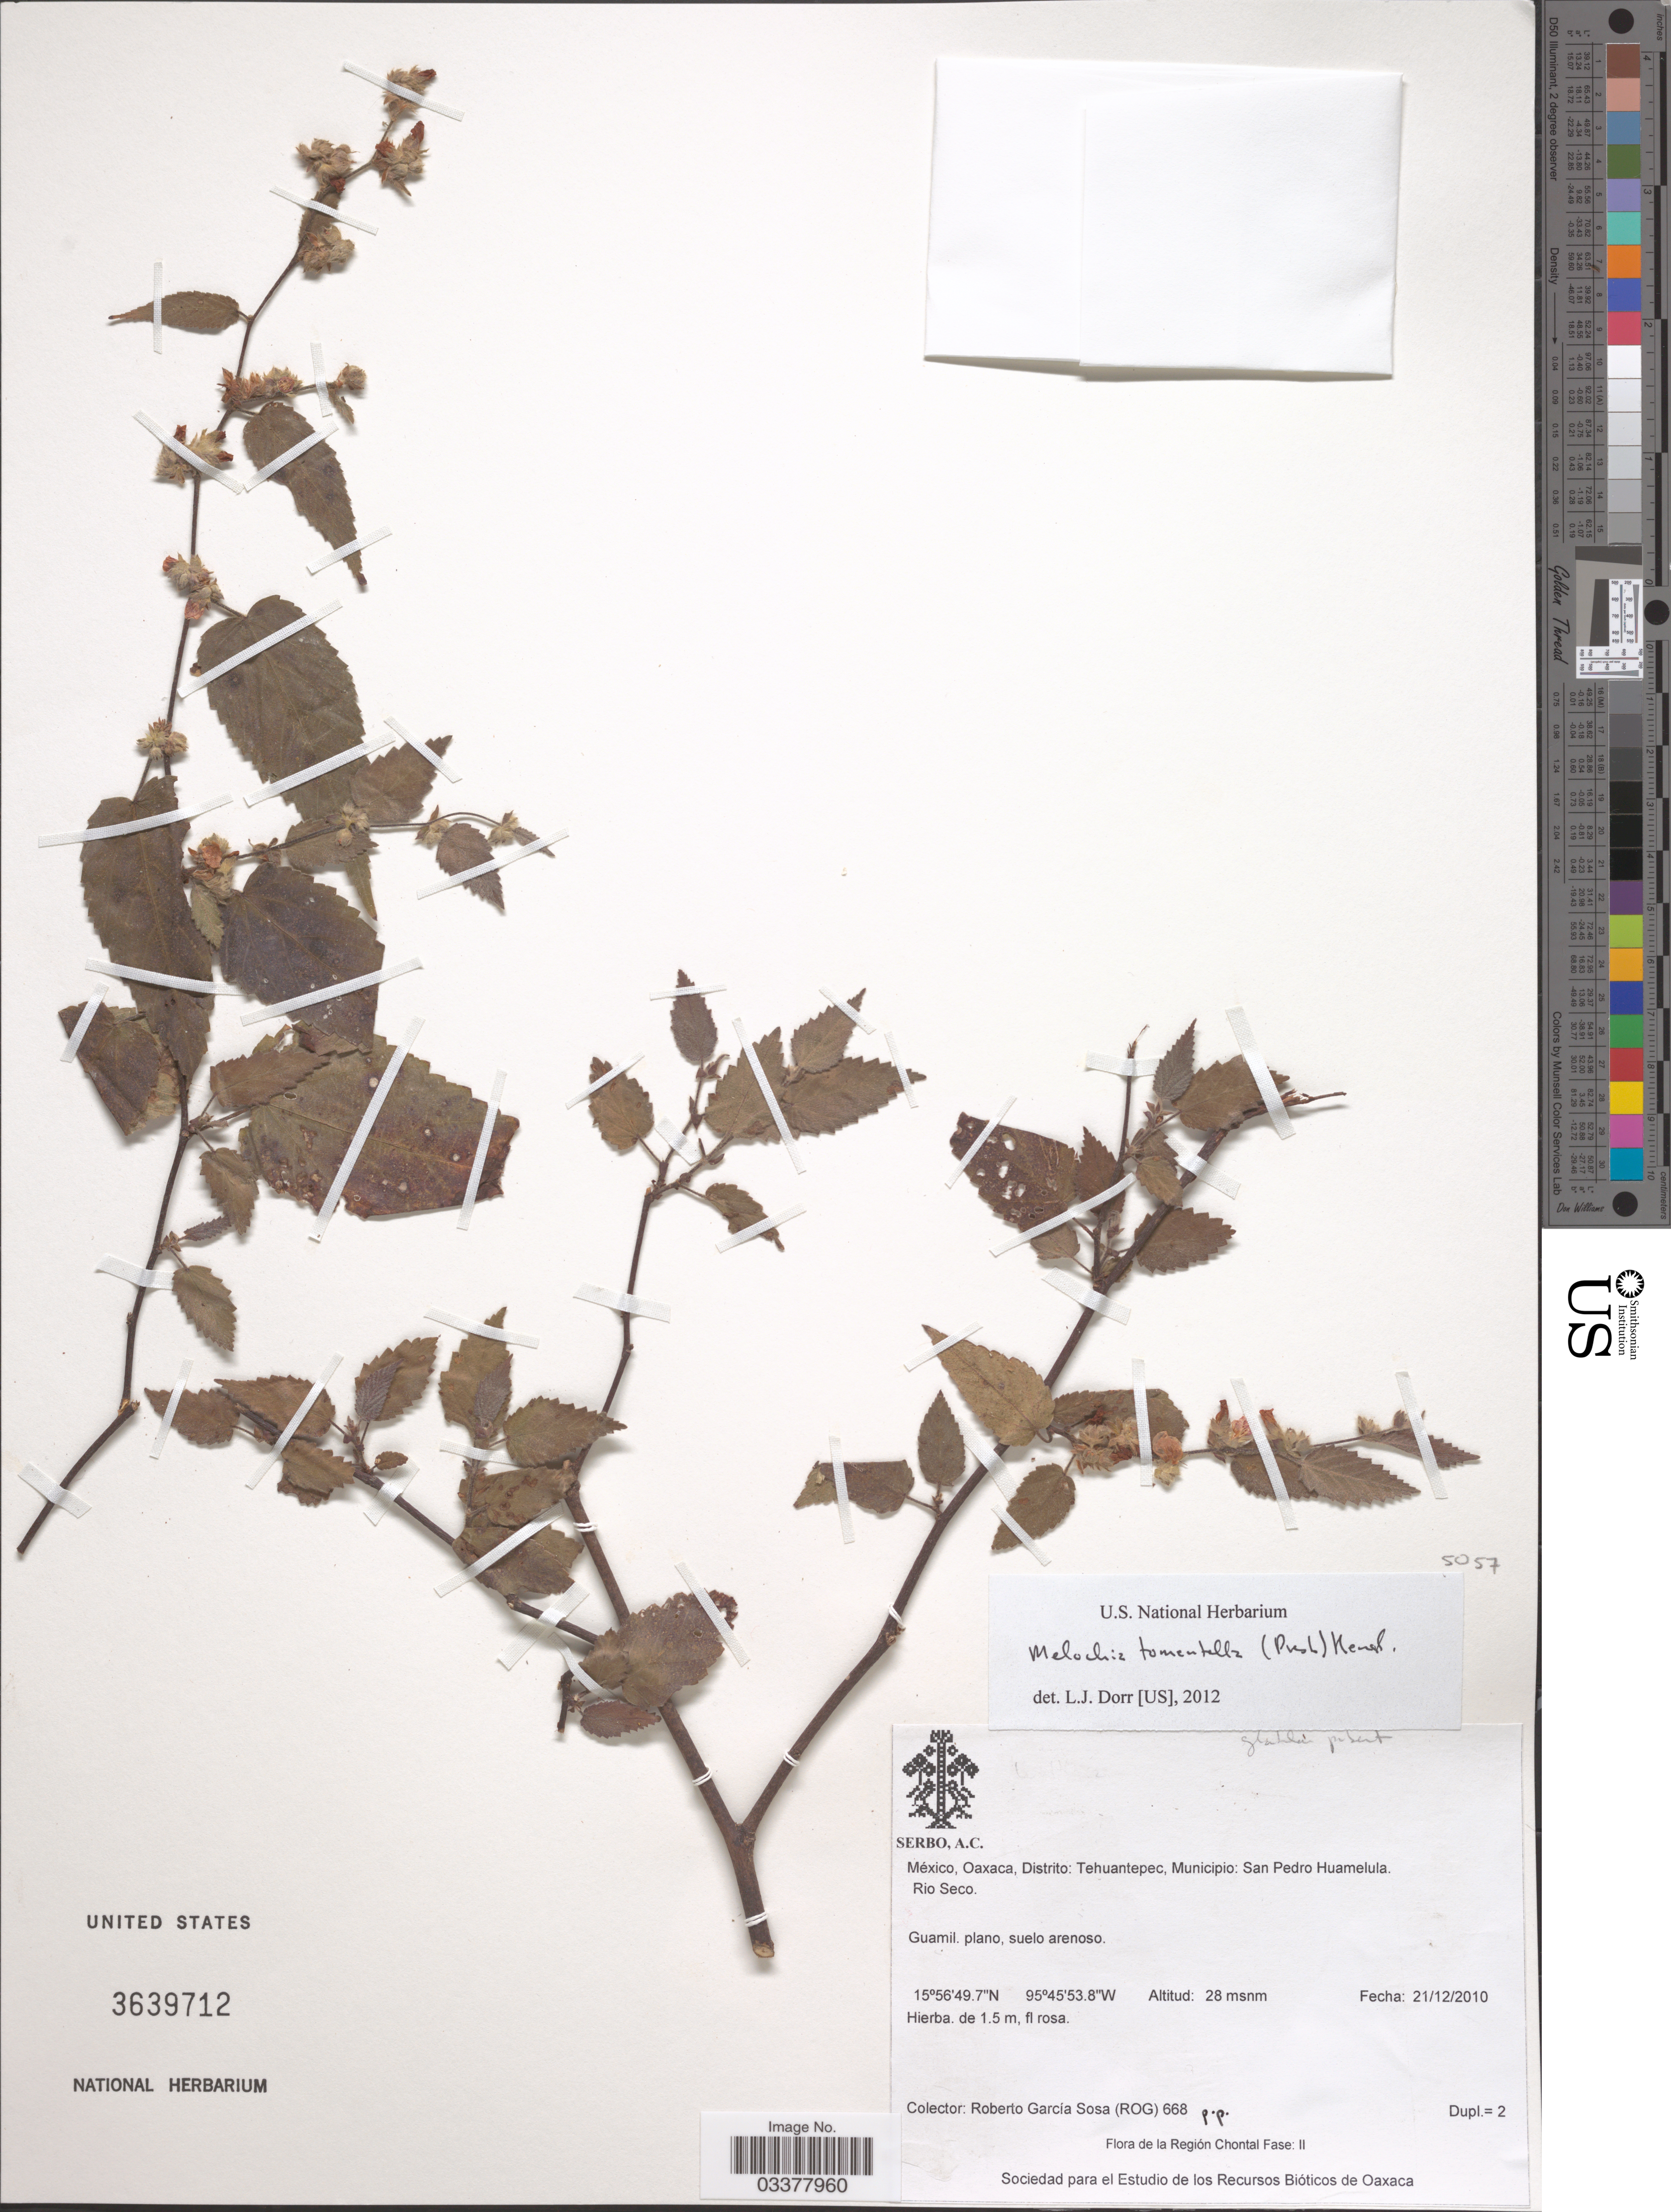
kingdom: Plantae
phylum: Tracheophyta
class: Magnoliopsida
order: Malvales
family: Malvaceae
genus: Melochia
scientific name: Melochia tomentella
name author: (C. Presl) Hemsl.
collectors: R. Garcia Sosa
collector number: (ROG)668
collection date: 2010-12-21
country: Mexico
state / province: Oaxaca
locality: Distrito: Tehuantepec, Municipio: San Pedro Huamelula. Rio Seco.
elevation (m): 28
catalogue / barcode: US 3639712